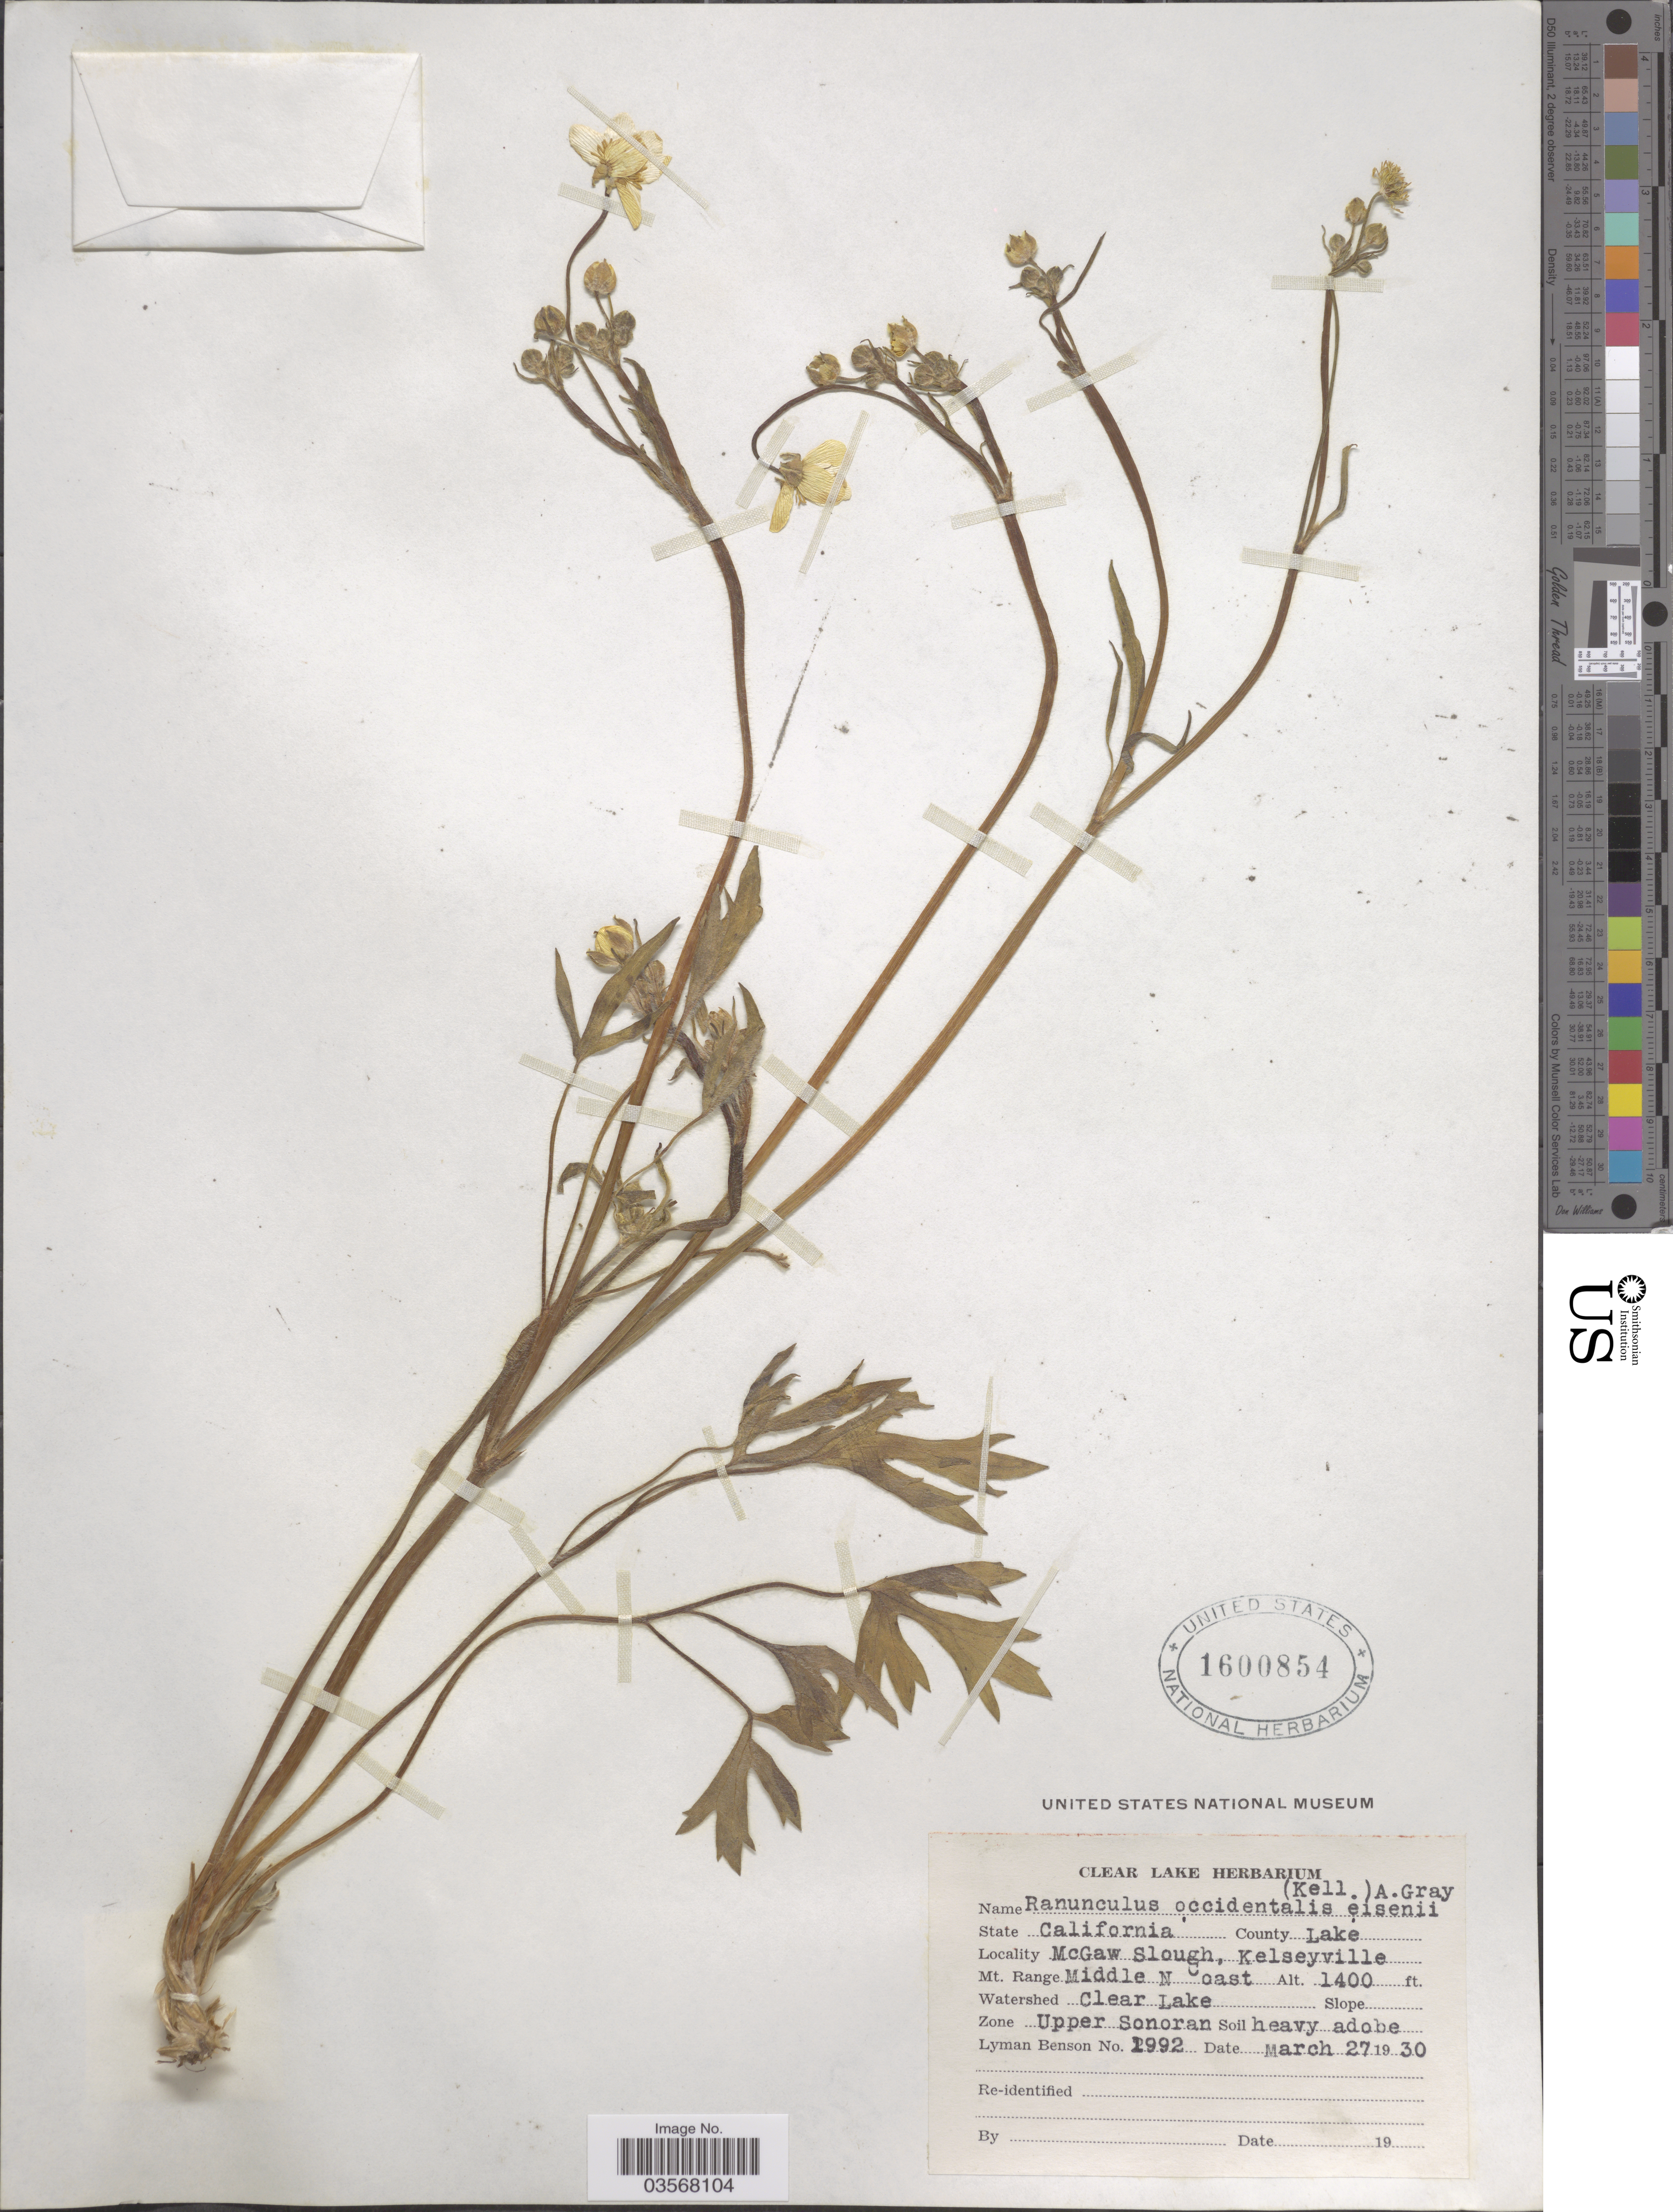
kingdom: Plantae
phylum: Tracheophyta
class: Magnoliopsida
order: Ranunculales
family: Ranunculaceae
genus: Ranunculus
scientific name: Ranunculus occidentalis var. eisenii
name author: Nutt.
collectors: L. D. Benson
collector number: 1992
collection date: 1930-03-27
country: United States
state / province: California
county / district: Lake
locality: State California. County Lake. McGaw Slough, Kelseyville. Mt. Range Middle N Coast. Watershed Clear Lake. Zone Upper Sonoran.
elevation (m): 427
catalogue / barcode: US 1600854